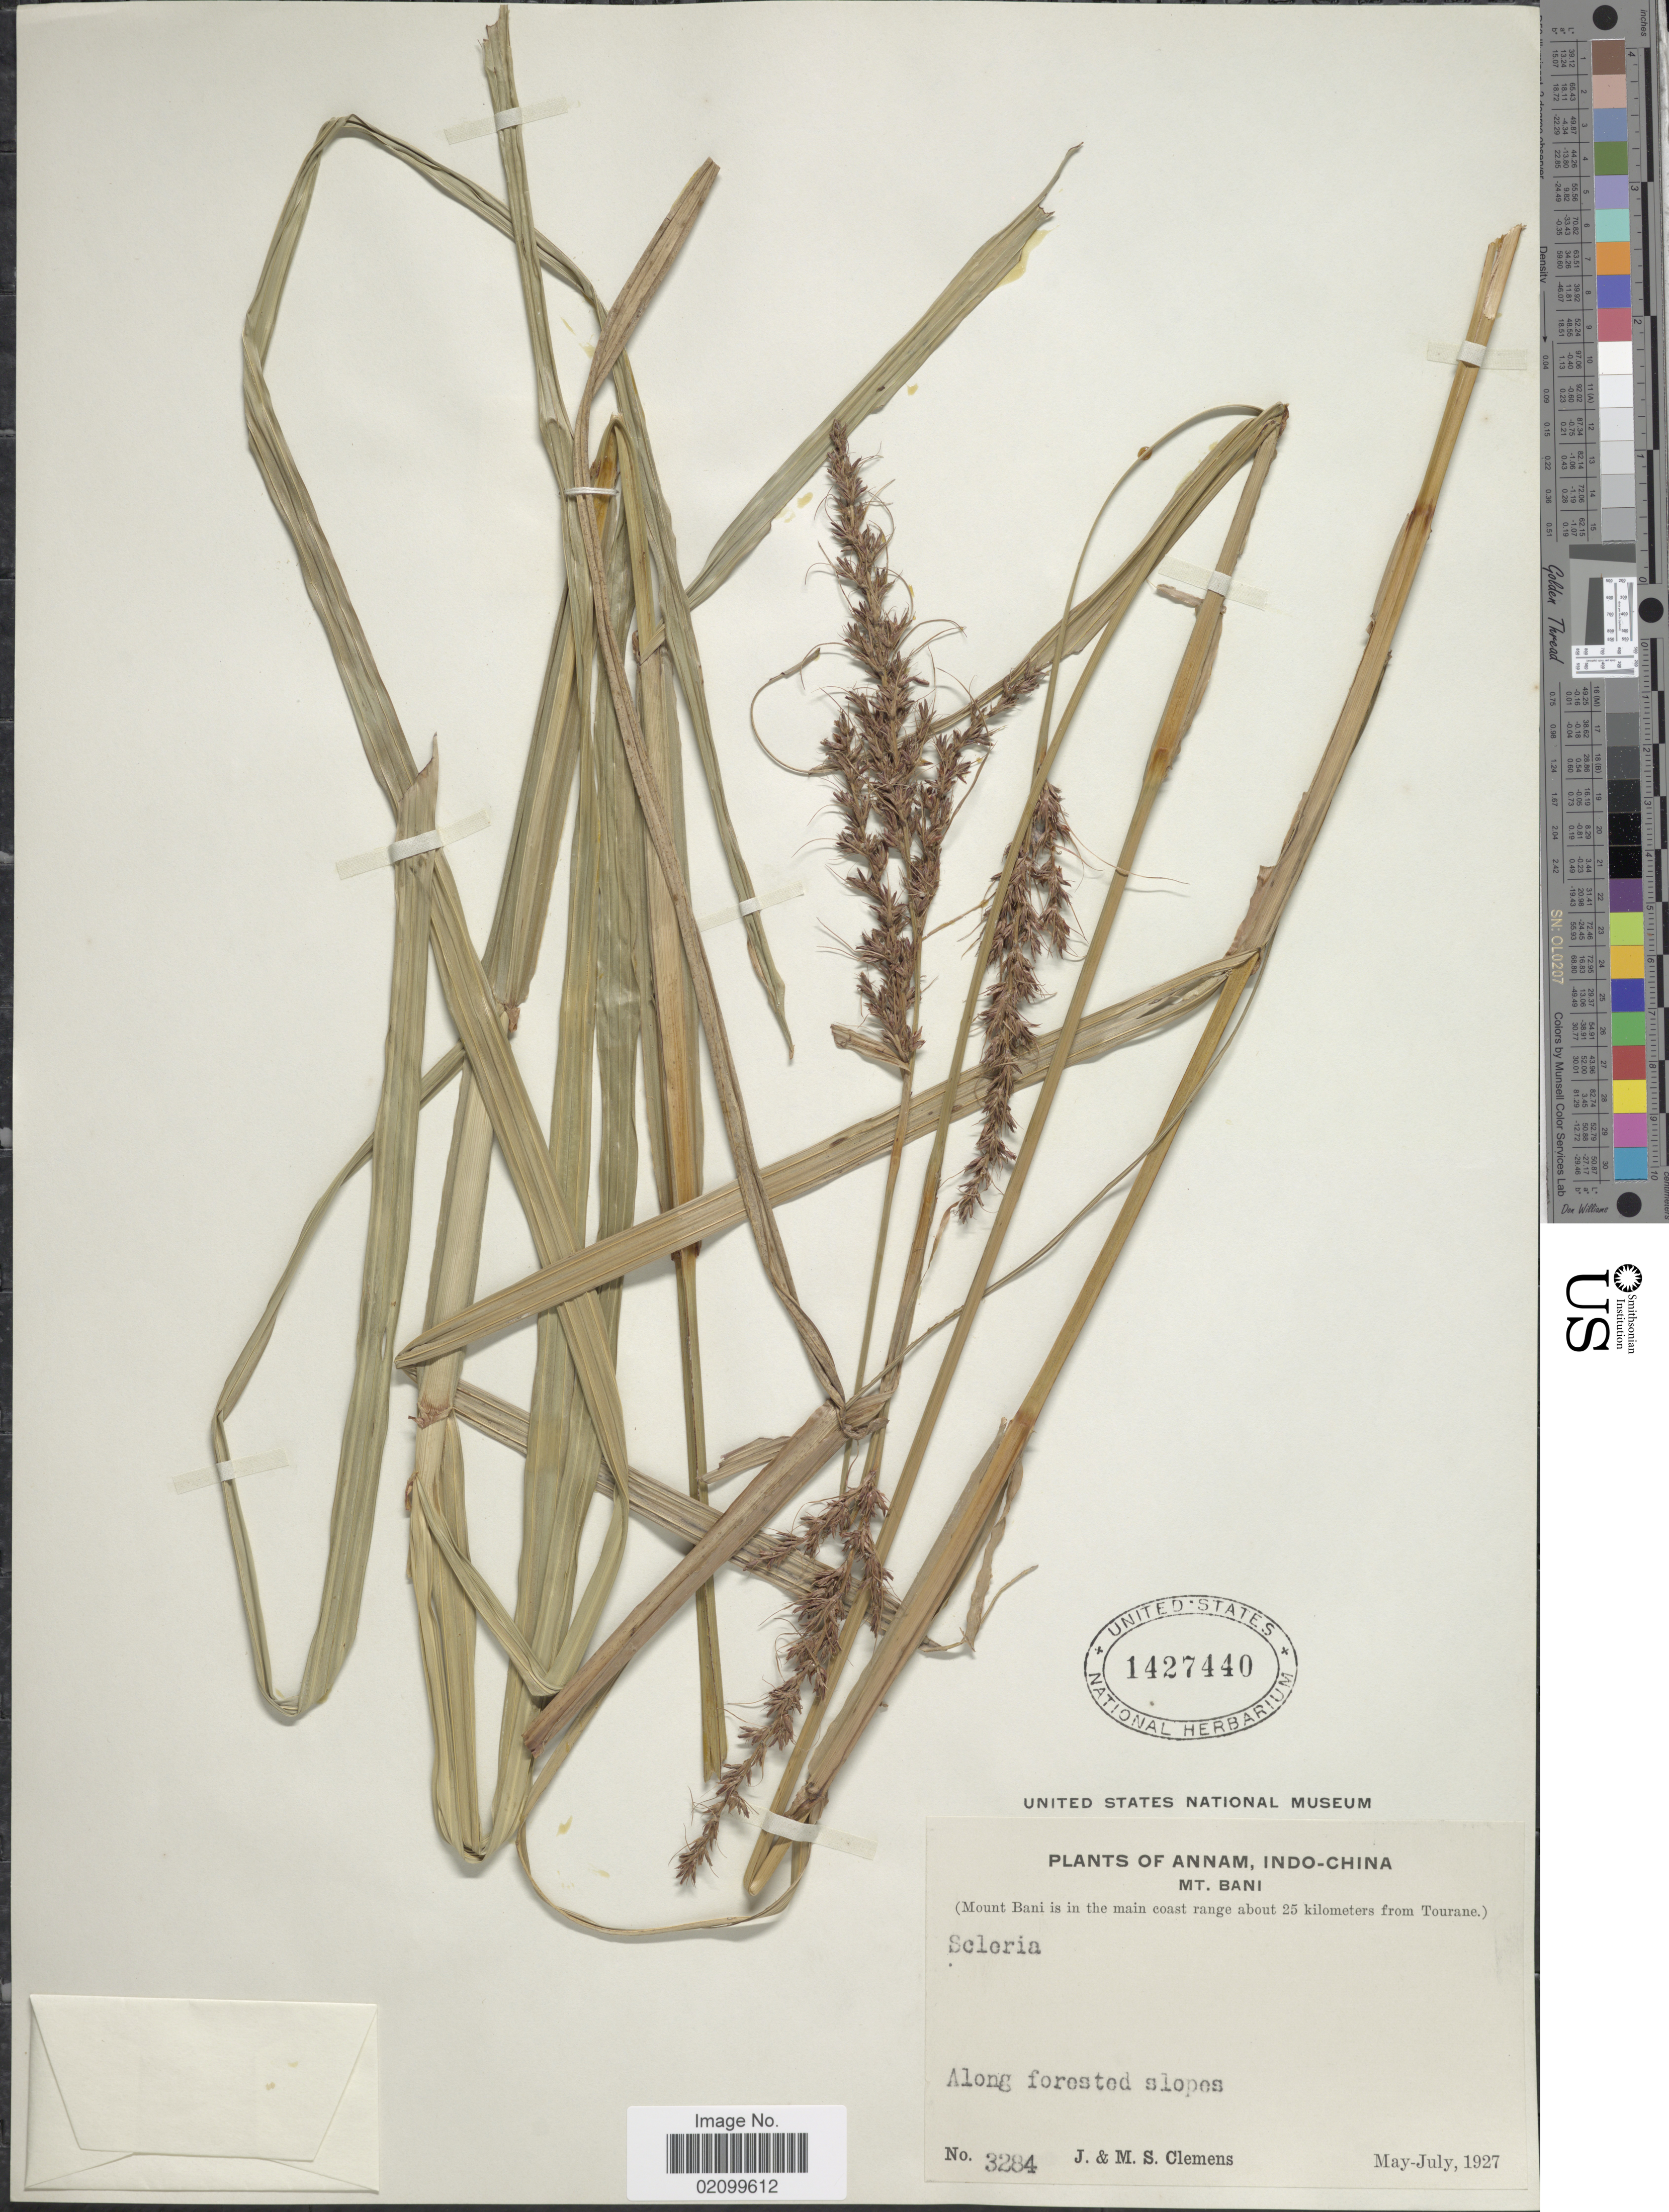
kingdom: Plantae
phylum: Tracheophyta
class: Liliopsida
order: Poales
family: Cyperaceae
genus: Scleria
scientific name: Scleria ciliaris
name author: Nees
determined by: Kern, J. H.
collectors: J. Clemens & M. S. Clemens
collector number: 3284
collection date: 1927-05/1927-07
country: Vietnam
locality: Annam, Indo- China. Mt. Bani, Along forested slopes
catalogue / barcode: US 1427440